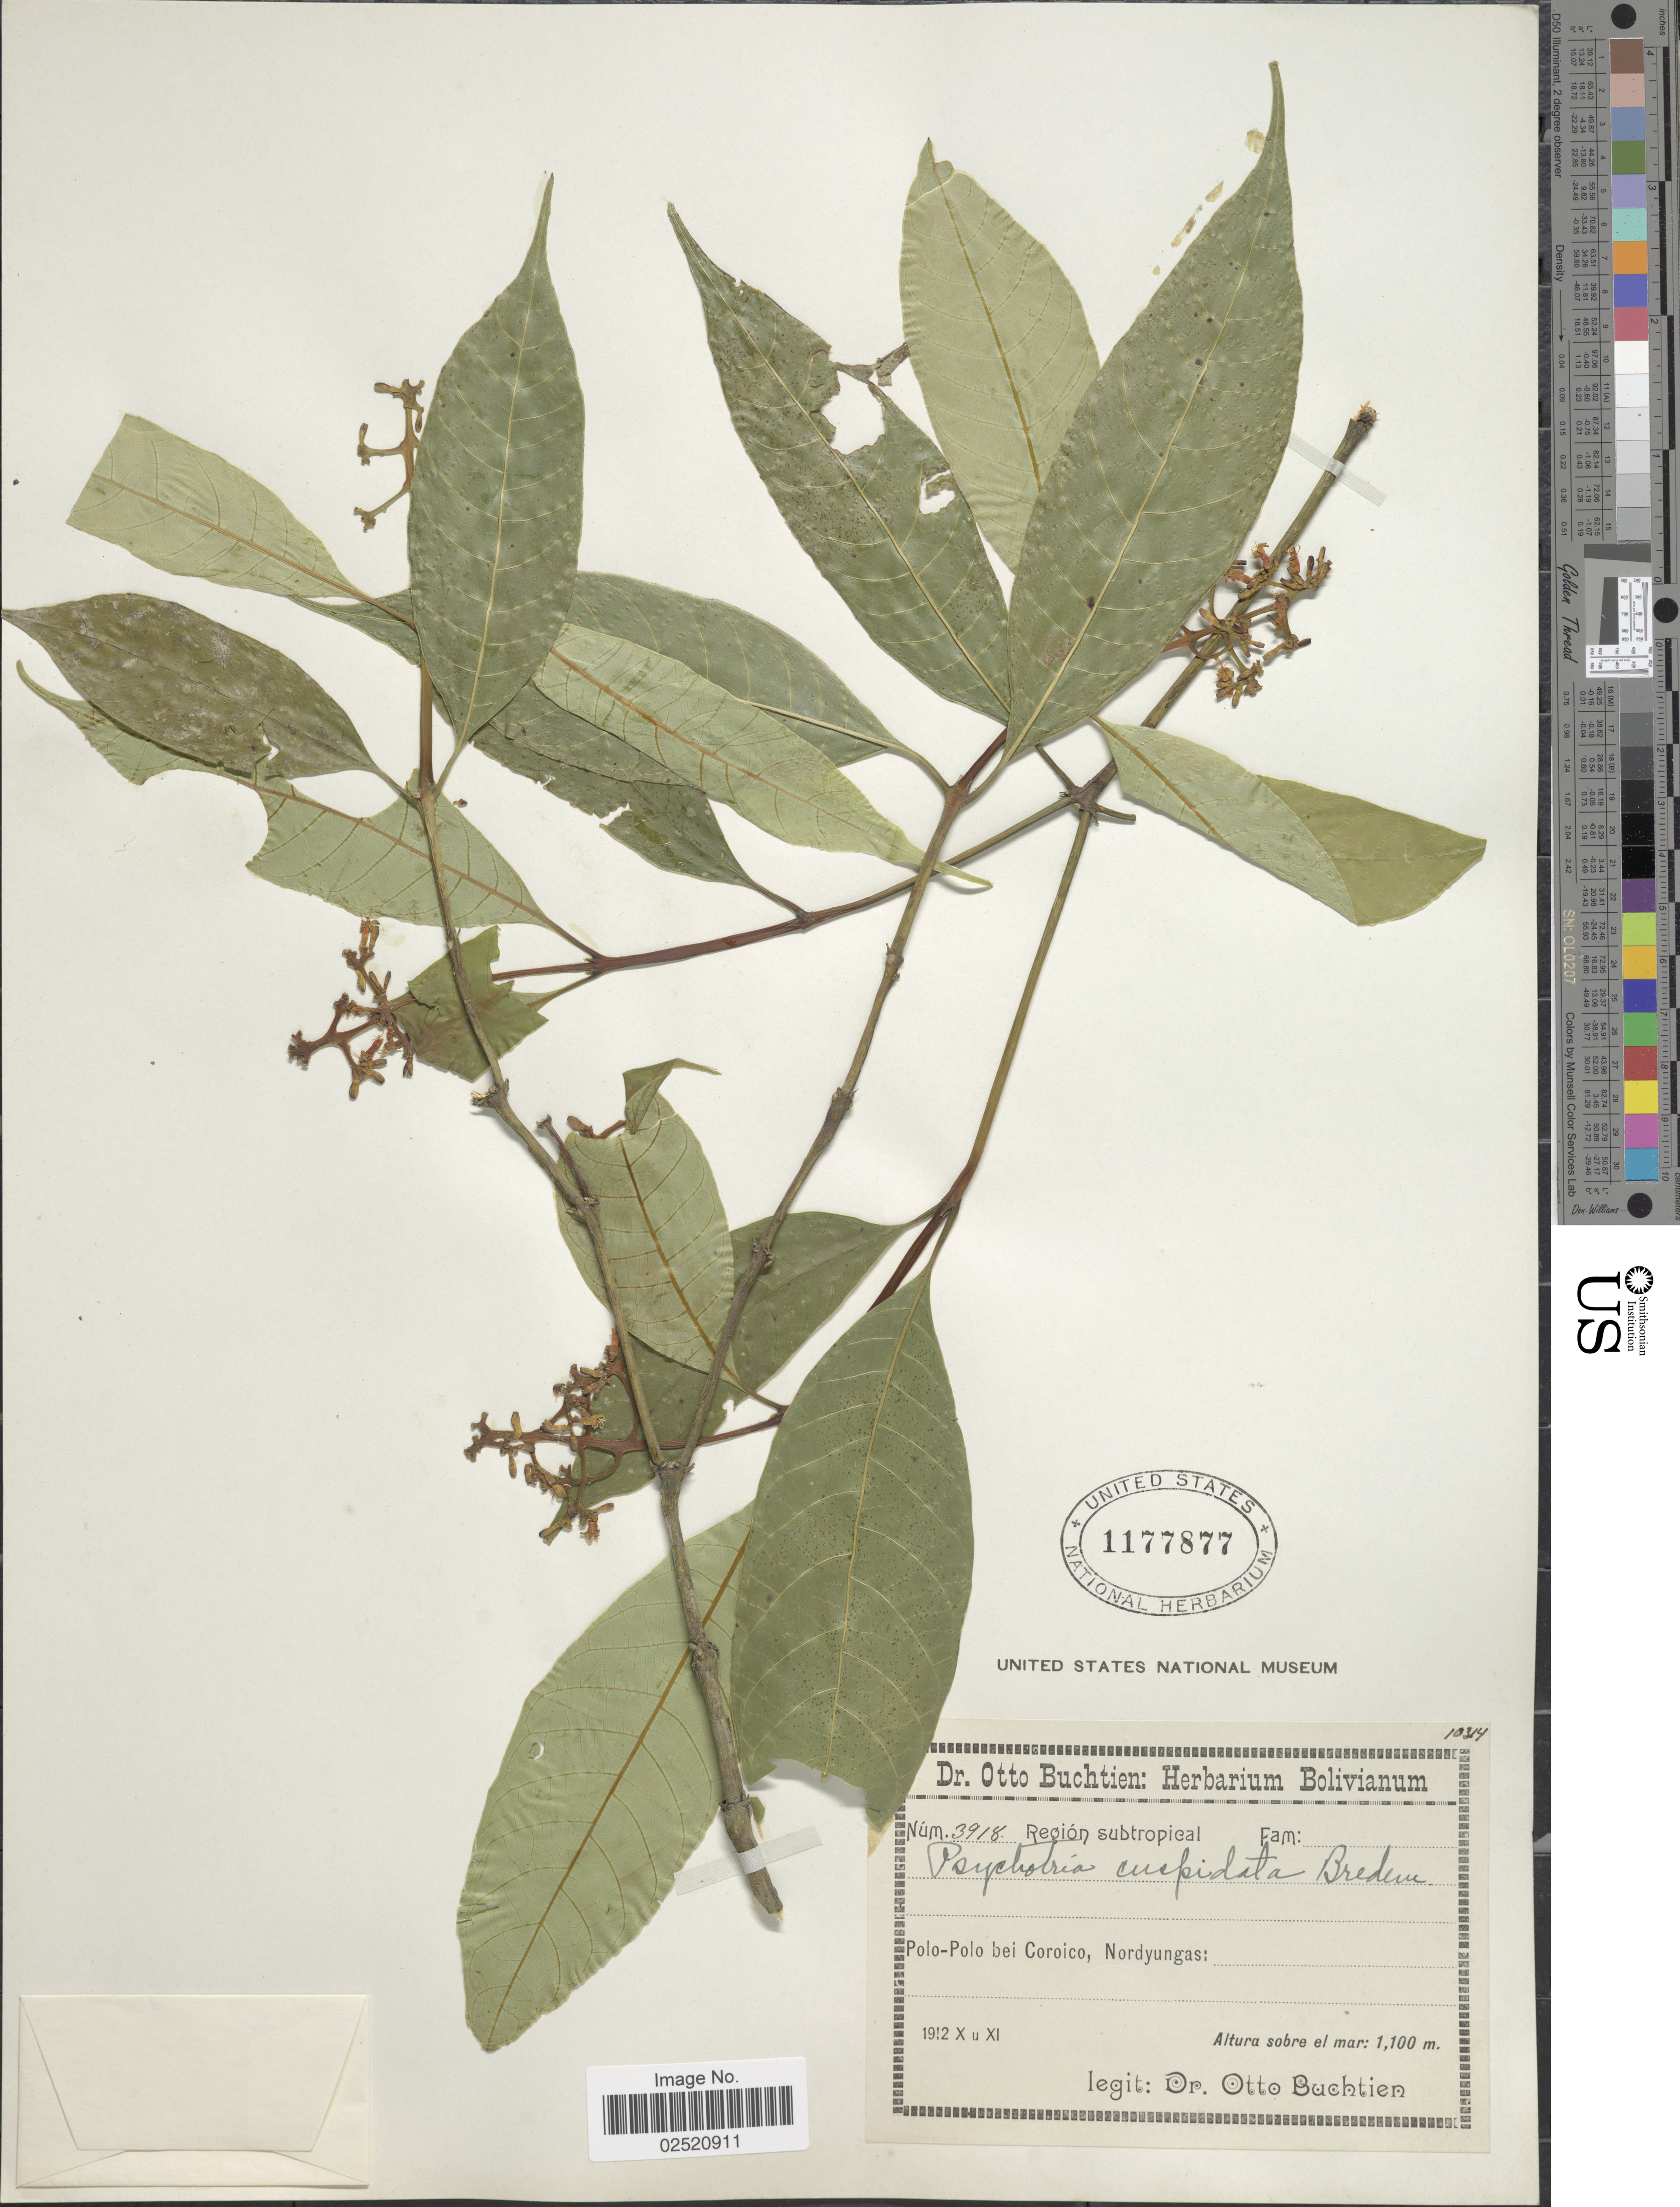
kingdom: Plantae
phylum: Tracheophyta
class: Magnoliopsida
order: Gentianales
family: Rubiaceae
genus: Psychotria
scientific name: Psychotria acuminata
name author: Benth.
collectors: O. Buchtien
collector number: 3918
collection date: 1912-10/1912-11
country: Bolivia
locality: Polo-polo bei Coroico, Nordyungas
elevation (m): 1100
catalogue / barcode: US 1177877